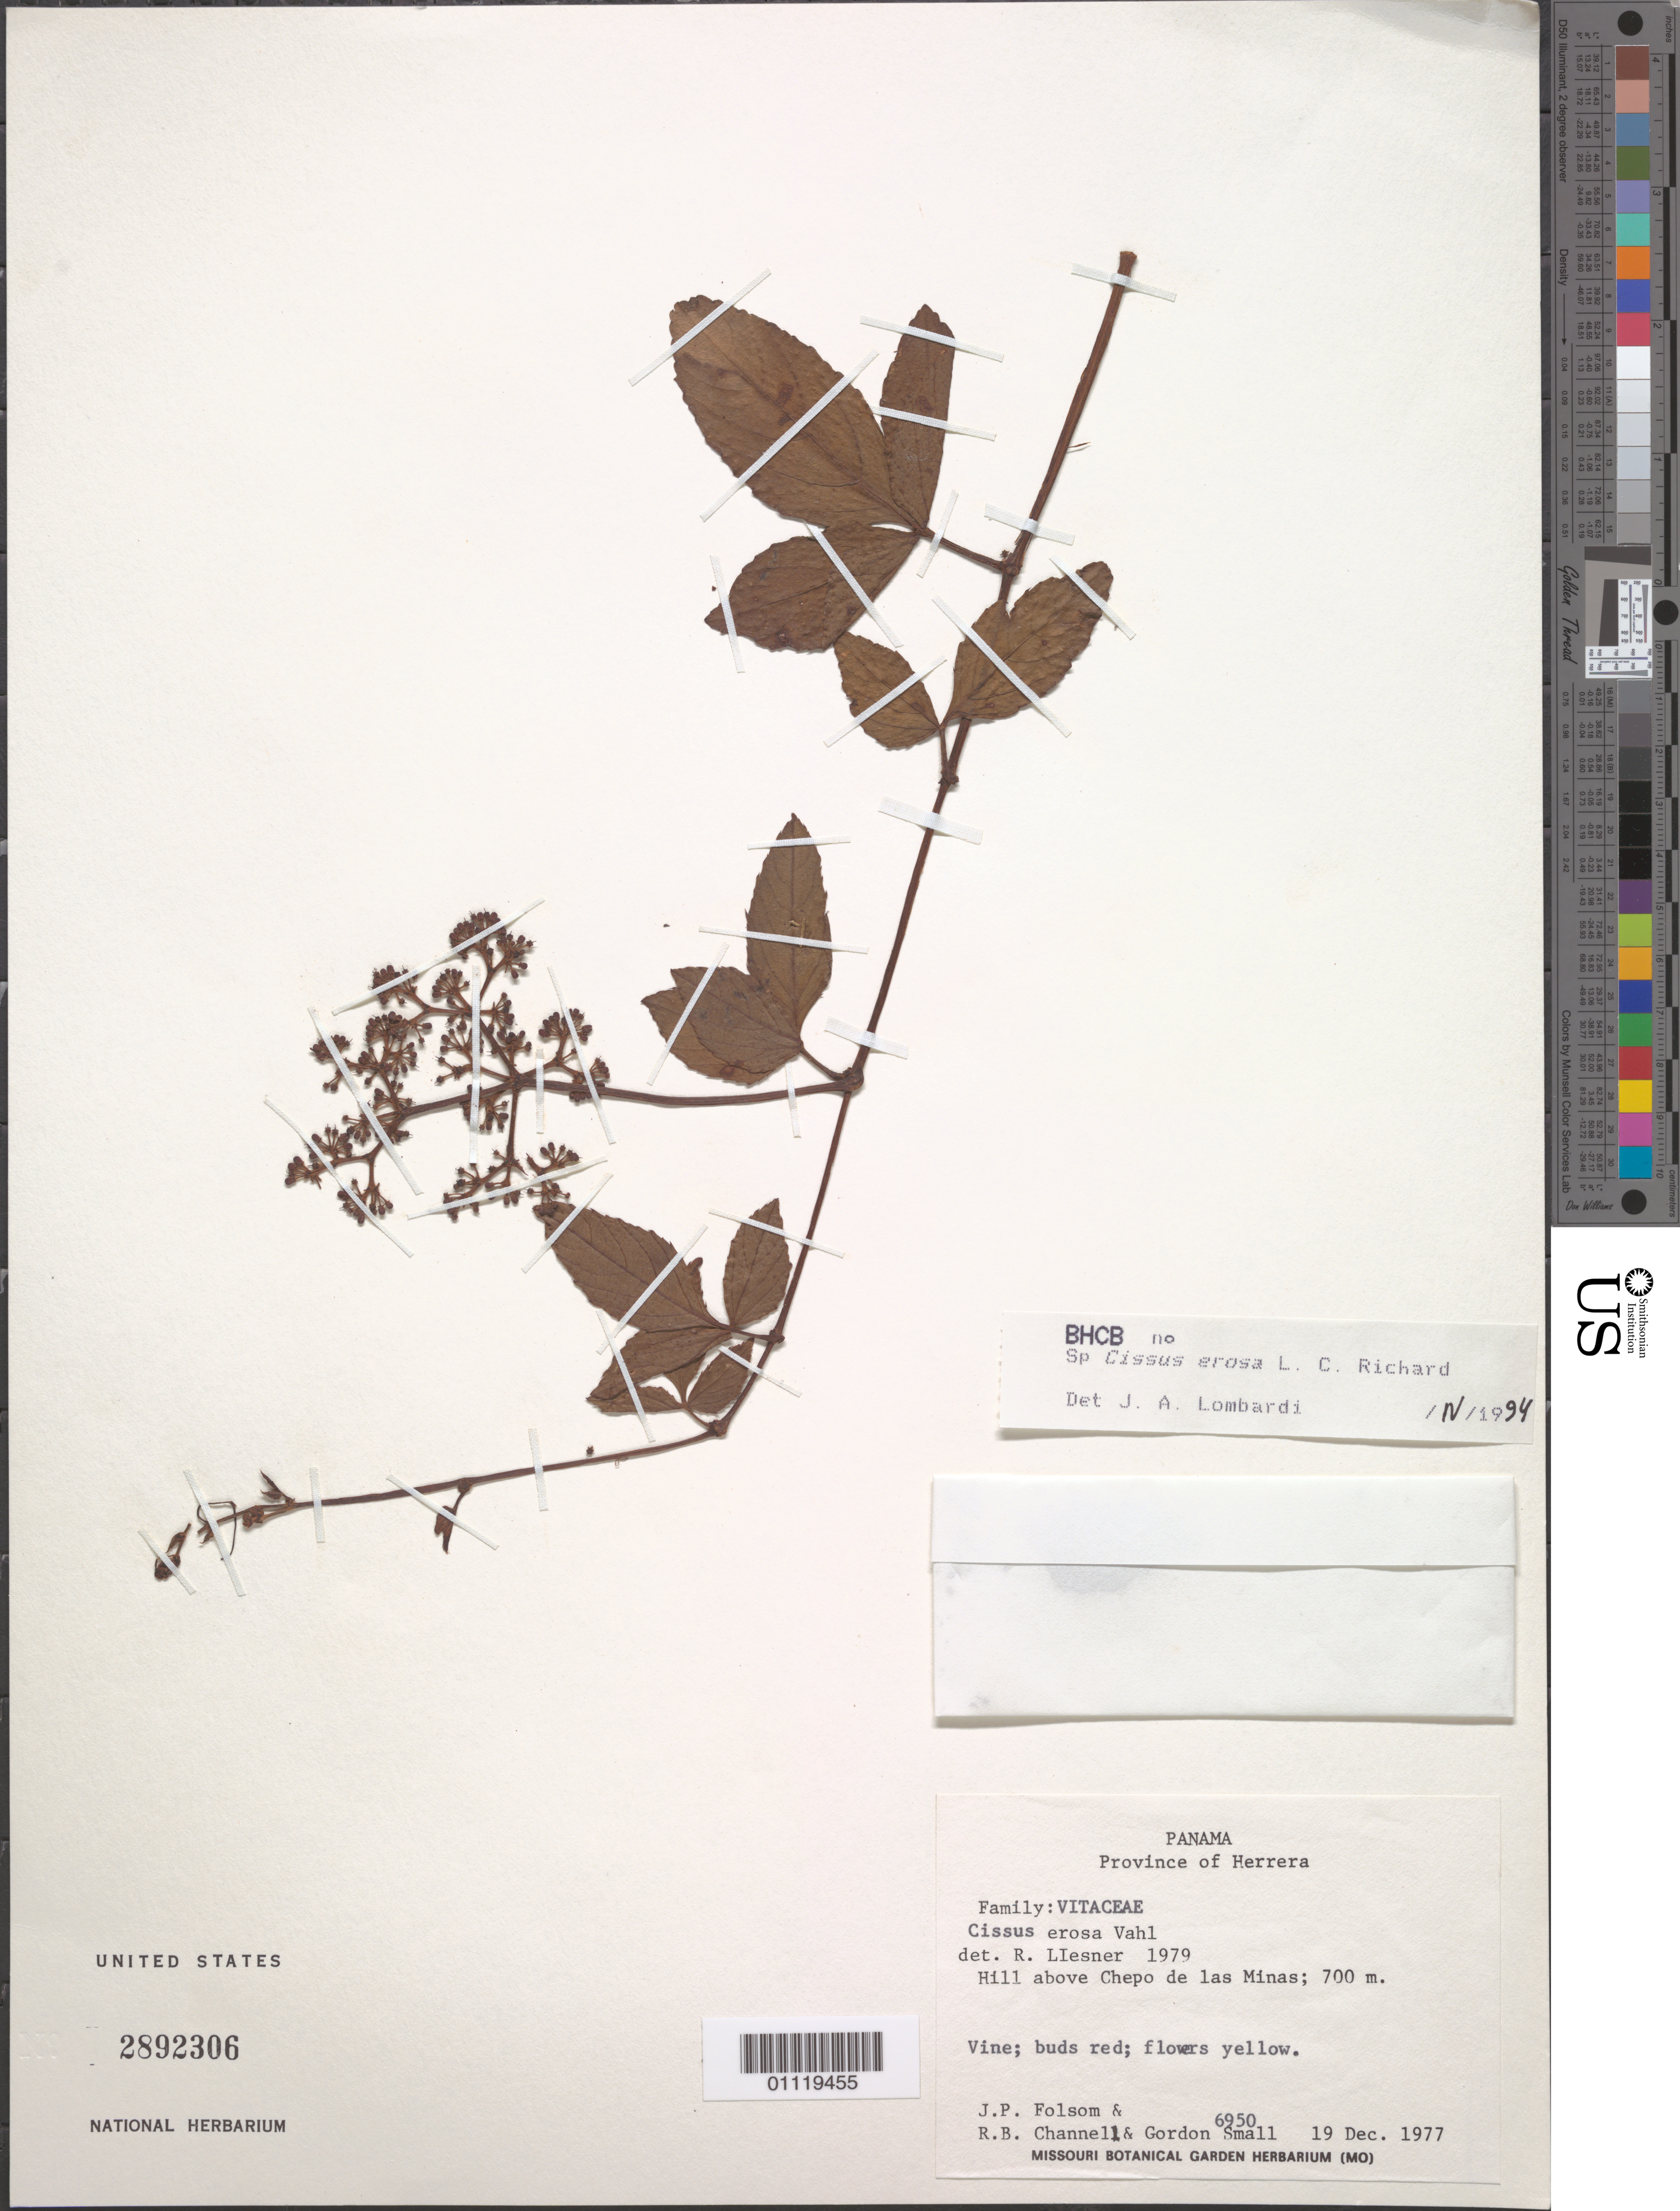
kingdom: Plantae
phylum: Tracheophyta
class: Magnoliopsida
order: Vitales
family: Vitaceae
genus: Cissus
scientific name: Cissus erosa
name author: Rich.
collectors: J. P. Folsom, R. B. Channell & G. K. Small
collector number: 6950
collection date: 1977-12-19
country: Panama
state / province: Herrera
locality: Hill above Chepo de las Minas.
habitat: Vine.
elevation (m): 700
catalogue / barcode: US 2892306